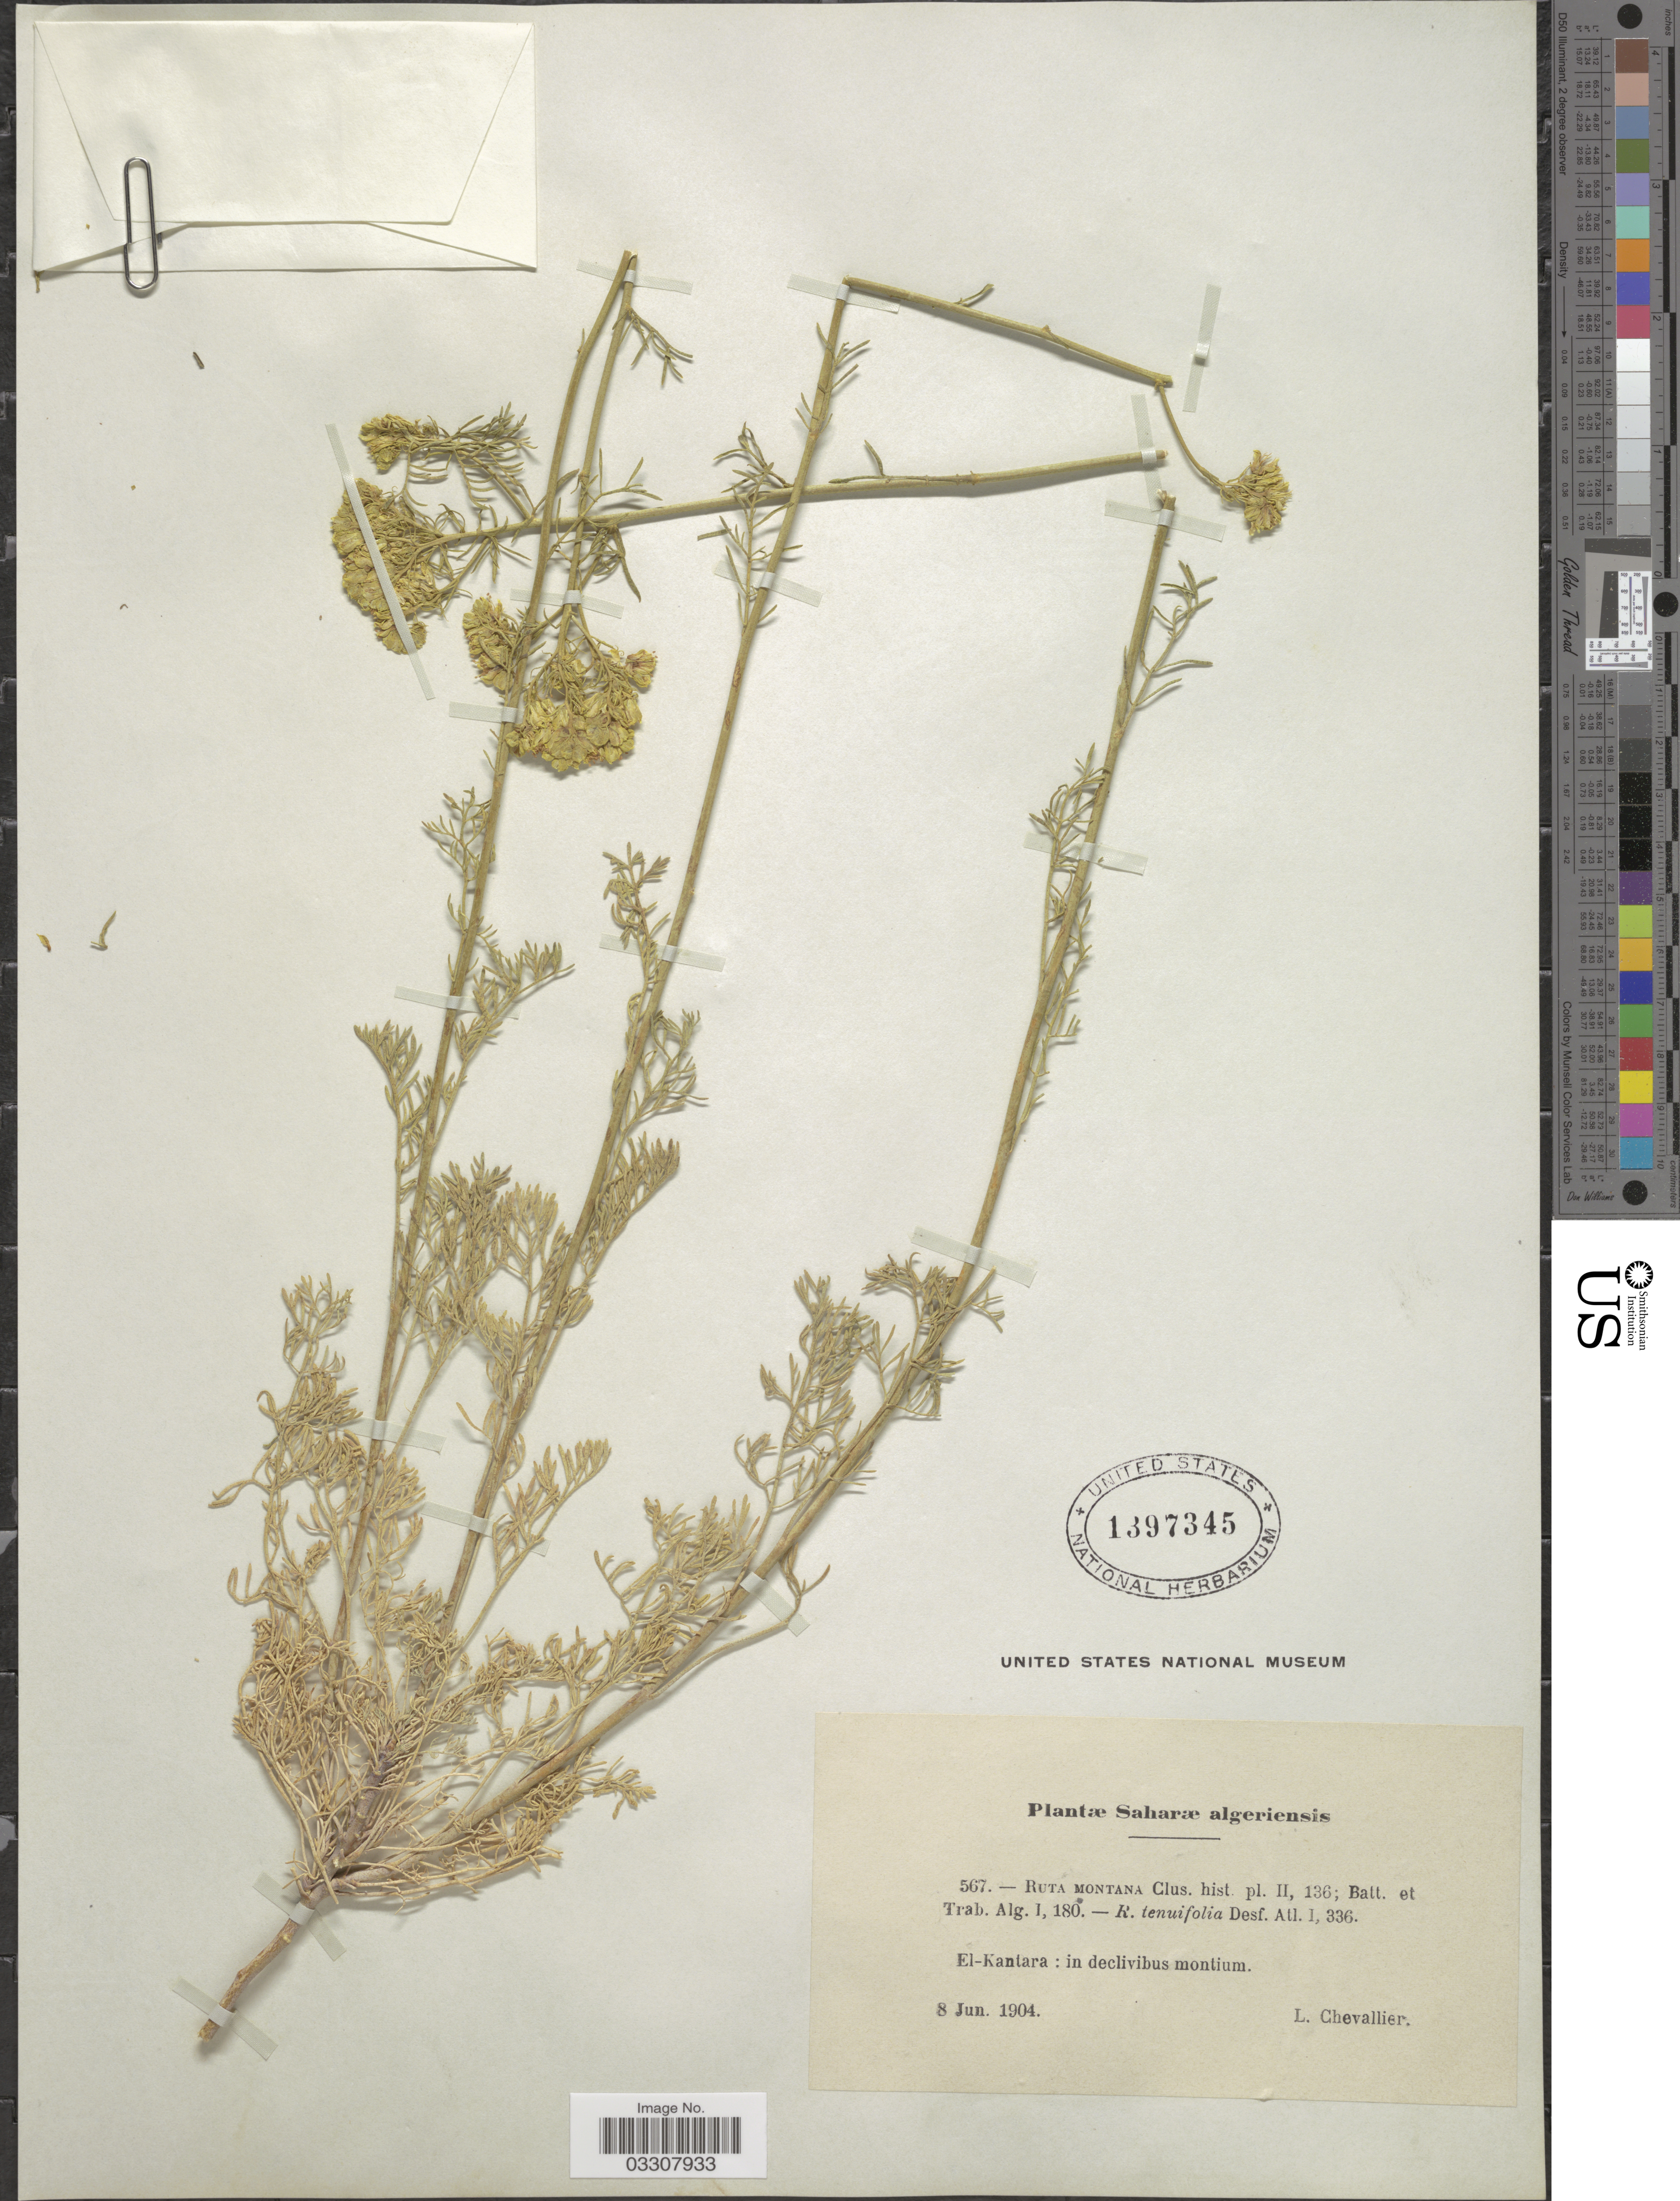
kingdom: Plantae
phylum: Tracheophyta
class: Magnoliopsida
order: Sapindales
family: Rutaceae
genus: Ruta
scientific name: Ruta montana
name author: (L.) L.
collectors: L. Chevallier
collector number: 567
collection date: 1904-06-08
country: Algeria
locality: Saharæ algeriensis. El-Kantara: in declivibus montium.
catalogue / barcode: US 1397345